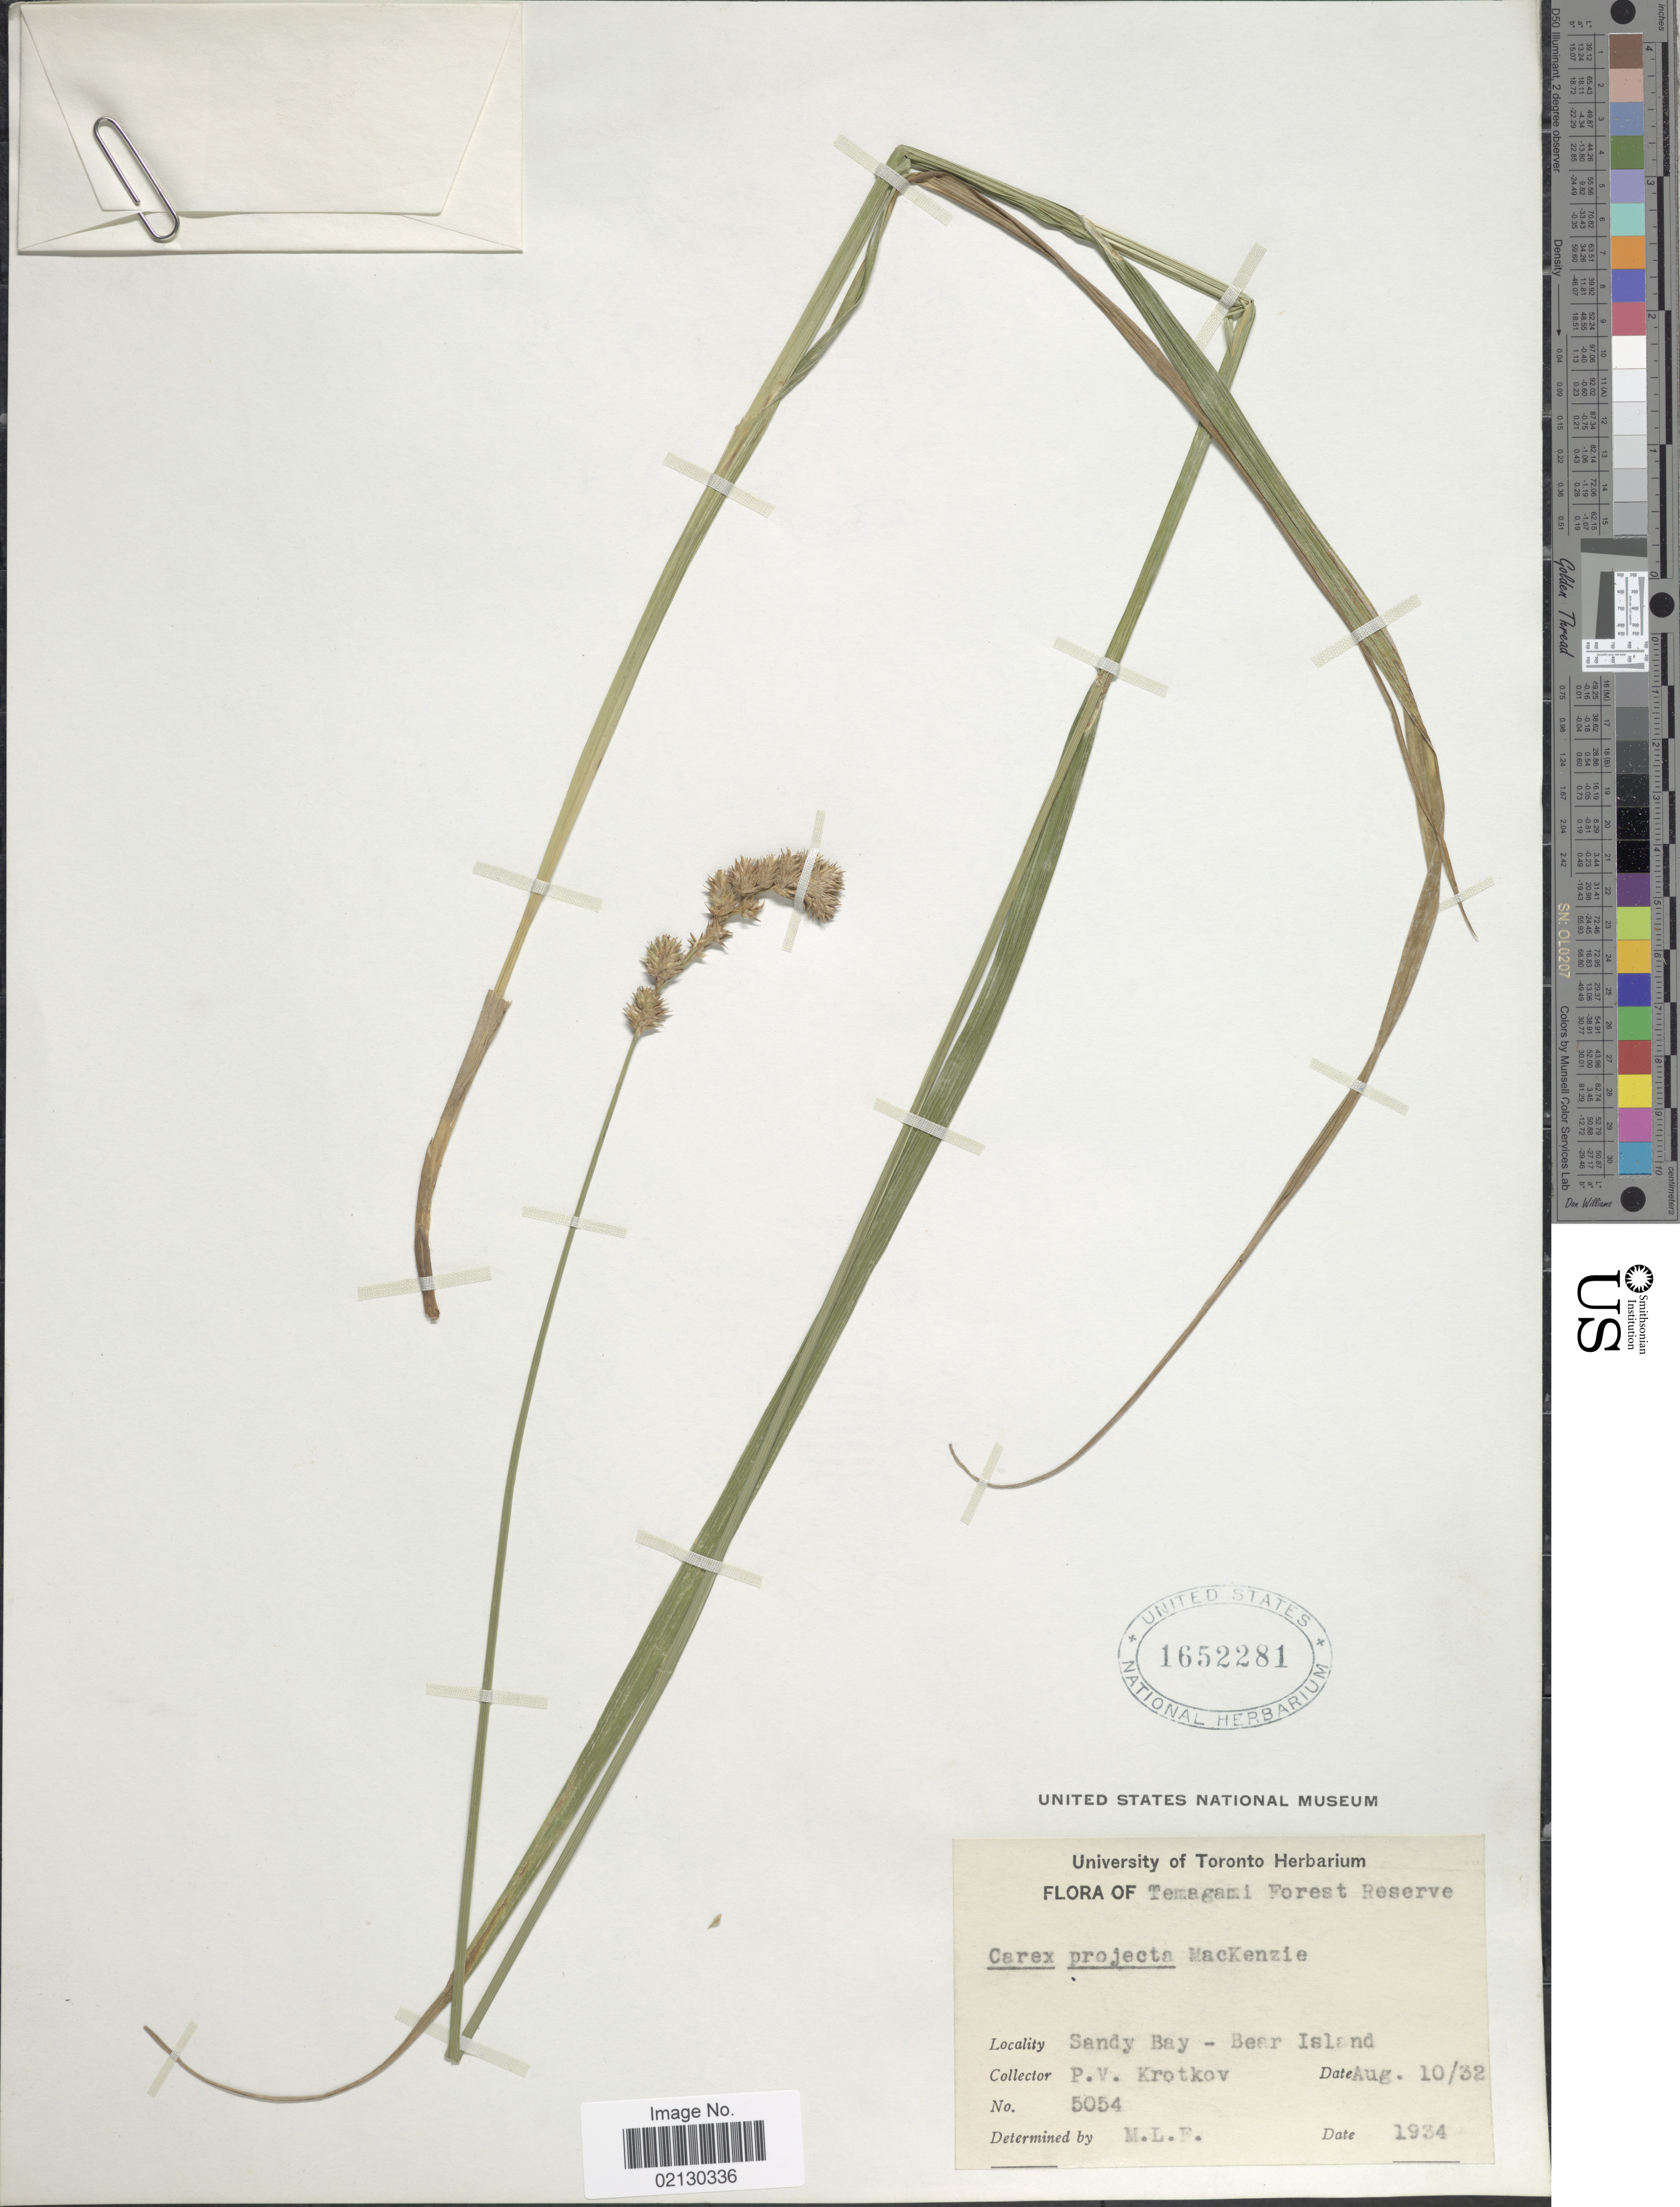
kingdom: Plantae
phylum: Tracheophyta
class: Liliopsida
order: Poales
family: Cyperaceae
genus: Carex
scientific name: Carex projecta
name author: Mack.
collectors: P. V. Krotkov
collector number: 5054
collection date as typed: Transcribed d/m/y: 10/8/32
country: Canada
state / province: Ontario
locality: Temagami Forest Reserve. Sandy Bay - Beer Island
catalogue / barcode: US 1652281